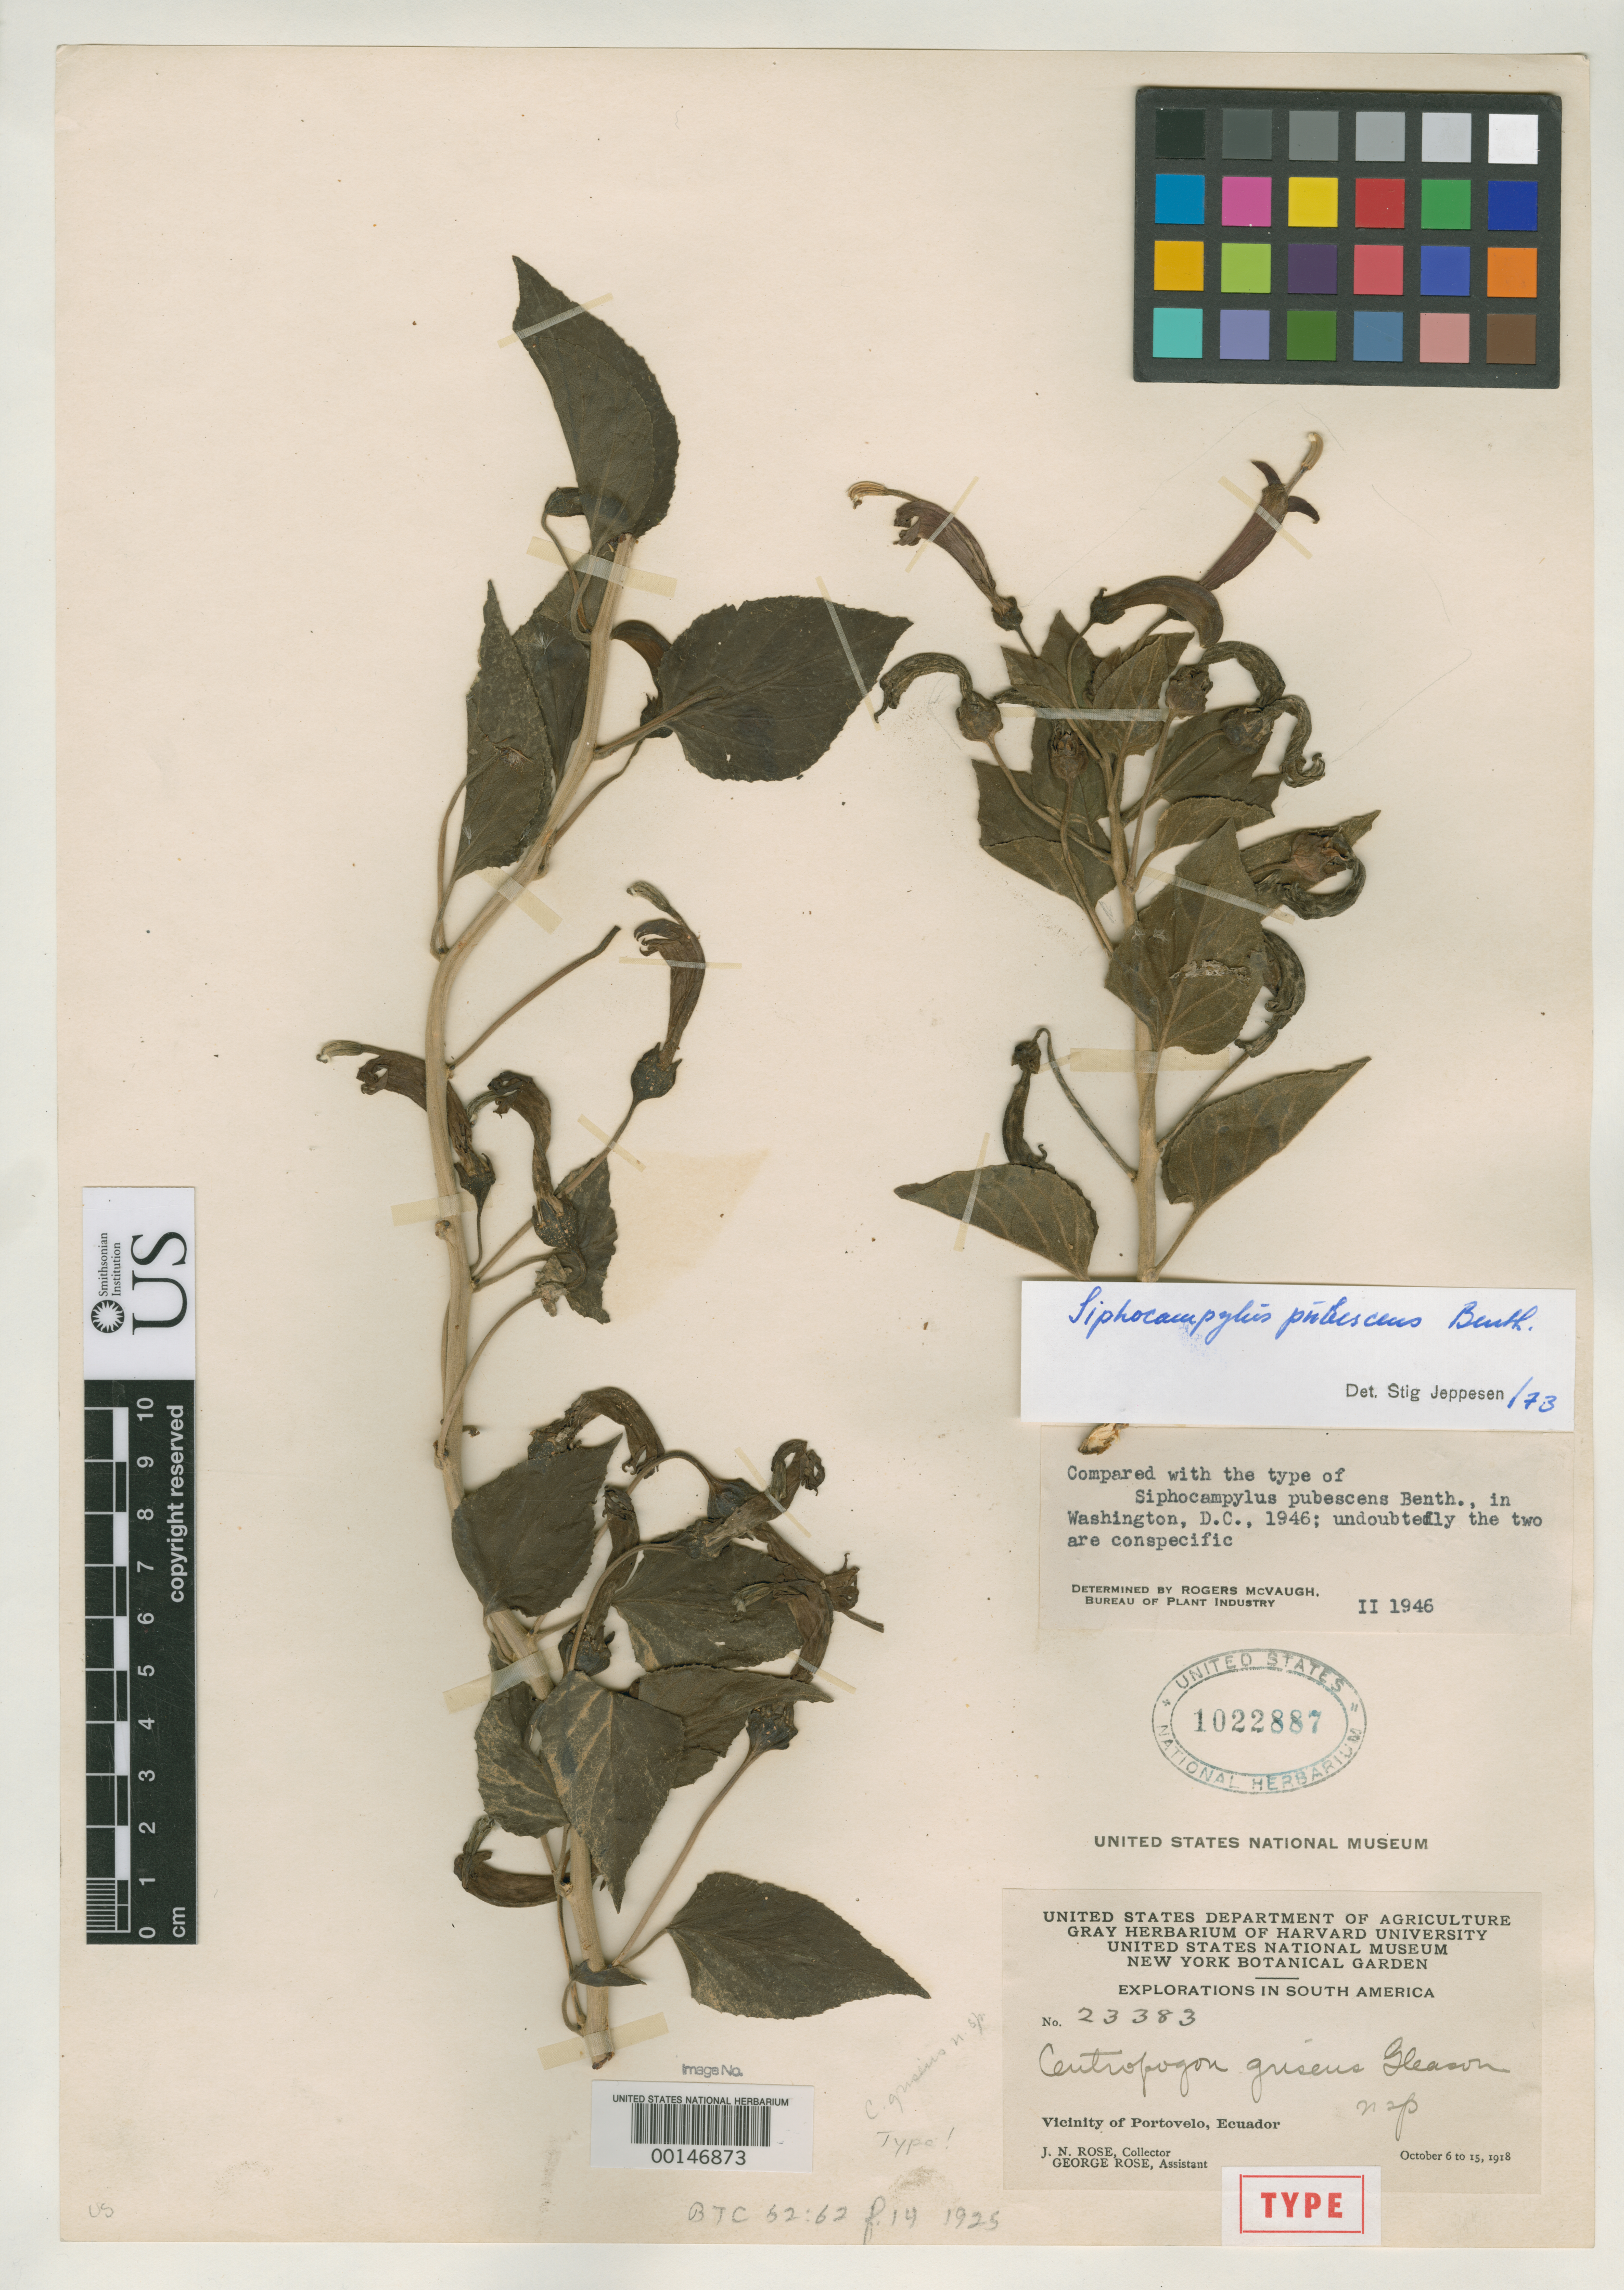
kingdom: Plantae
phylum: Tracheophyta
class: Magnoliopsida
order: Asterales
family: Campanulaceae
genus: Centropogon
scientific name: Centropogon griseus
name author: Gleason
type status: Type Collection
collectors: J. N. Rose & G. Rose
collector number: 23383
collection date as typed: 06 Oct 1918 to 15 Oct 1918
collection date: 1918-10-06/1918-10-15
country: Ecuador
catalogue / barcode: US 1022887